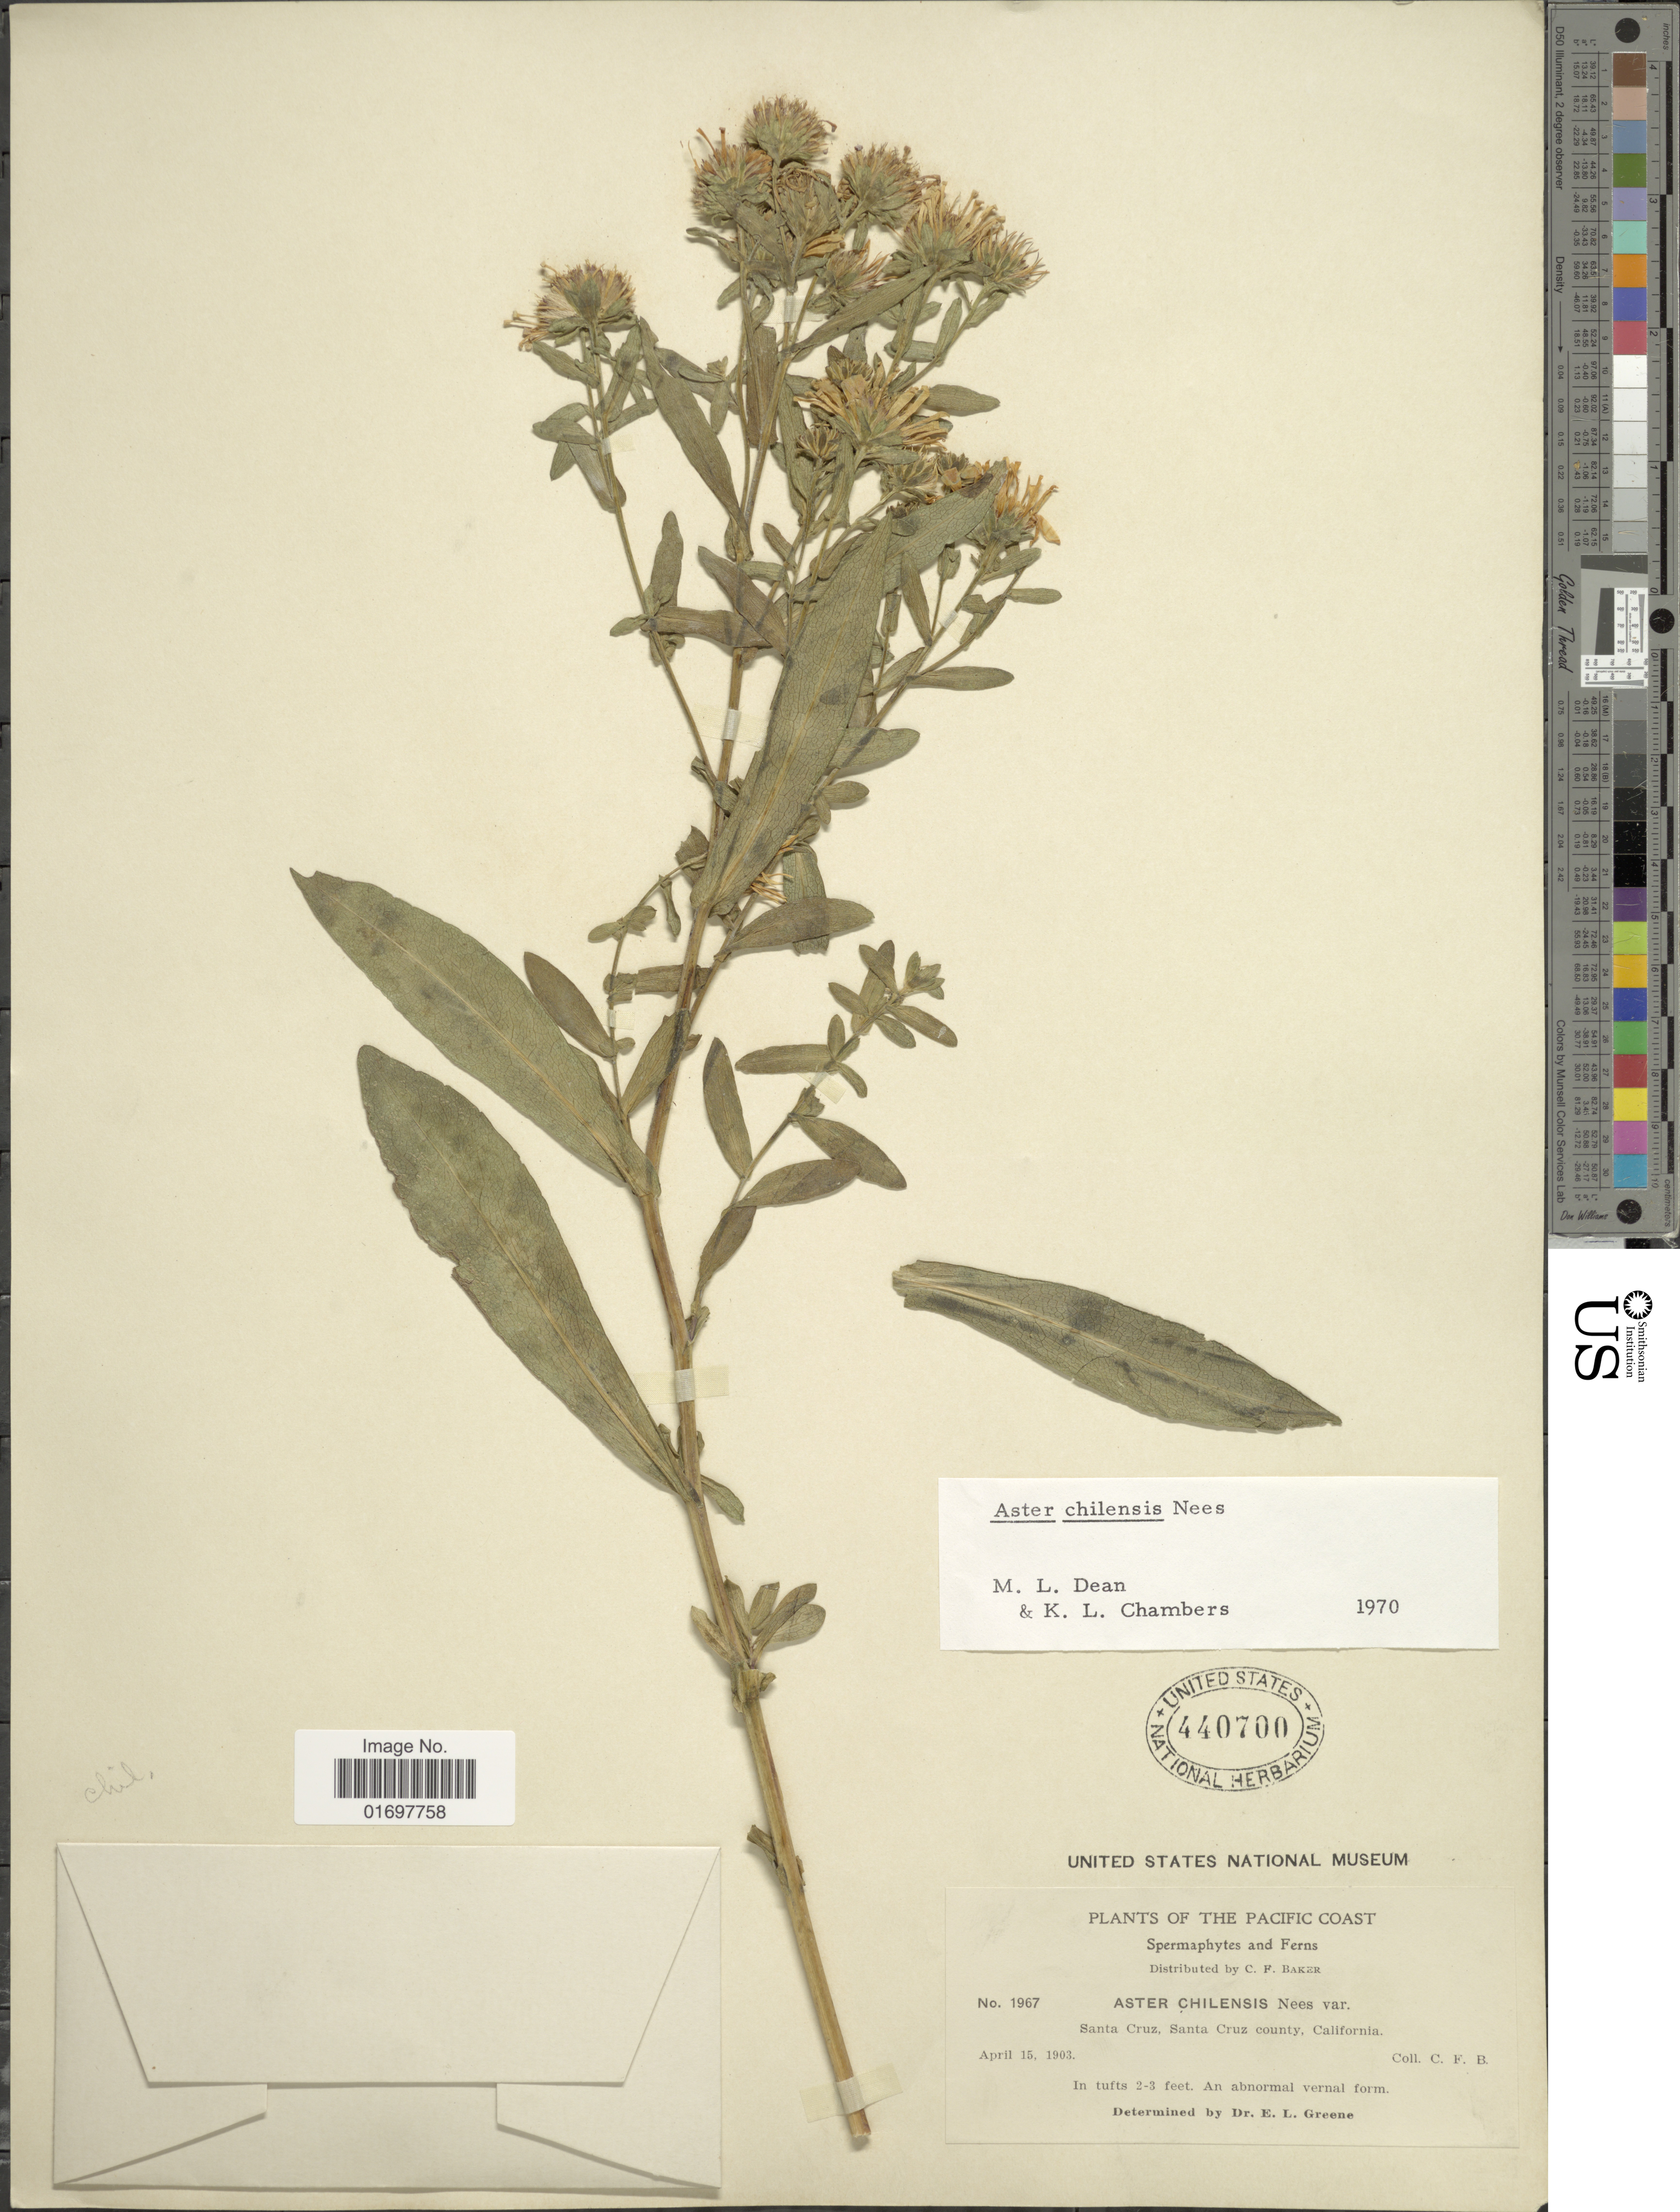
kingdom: Plantae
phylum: Tracheophyta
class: Magnoliopsida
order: Asterales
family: Asteraceae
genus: Symphyotrichum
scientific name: Symphyotrichum chilense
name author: (Nees) G.L. Nesom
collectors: C. F. Baker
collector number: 1967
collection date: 1903-04-15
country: United States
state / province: California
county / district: Santa Cruz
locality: Santa Cruz, Santa Cruz county.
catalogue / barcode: US 440700